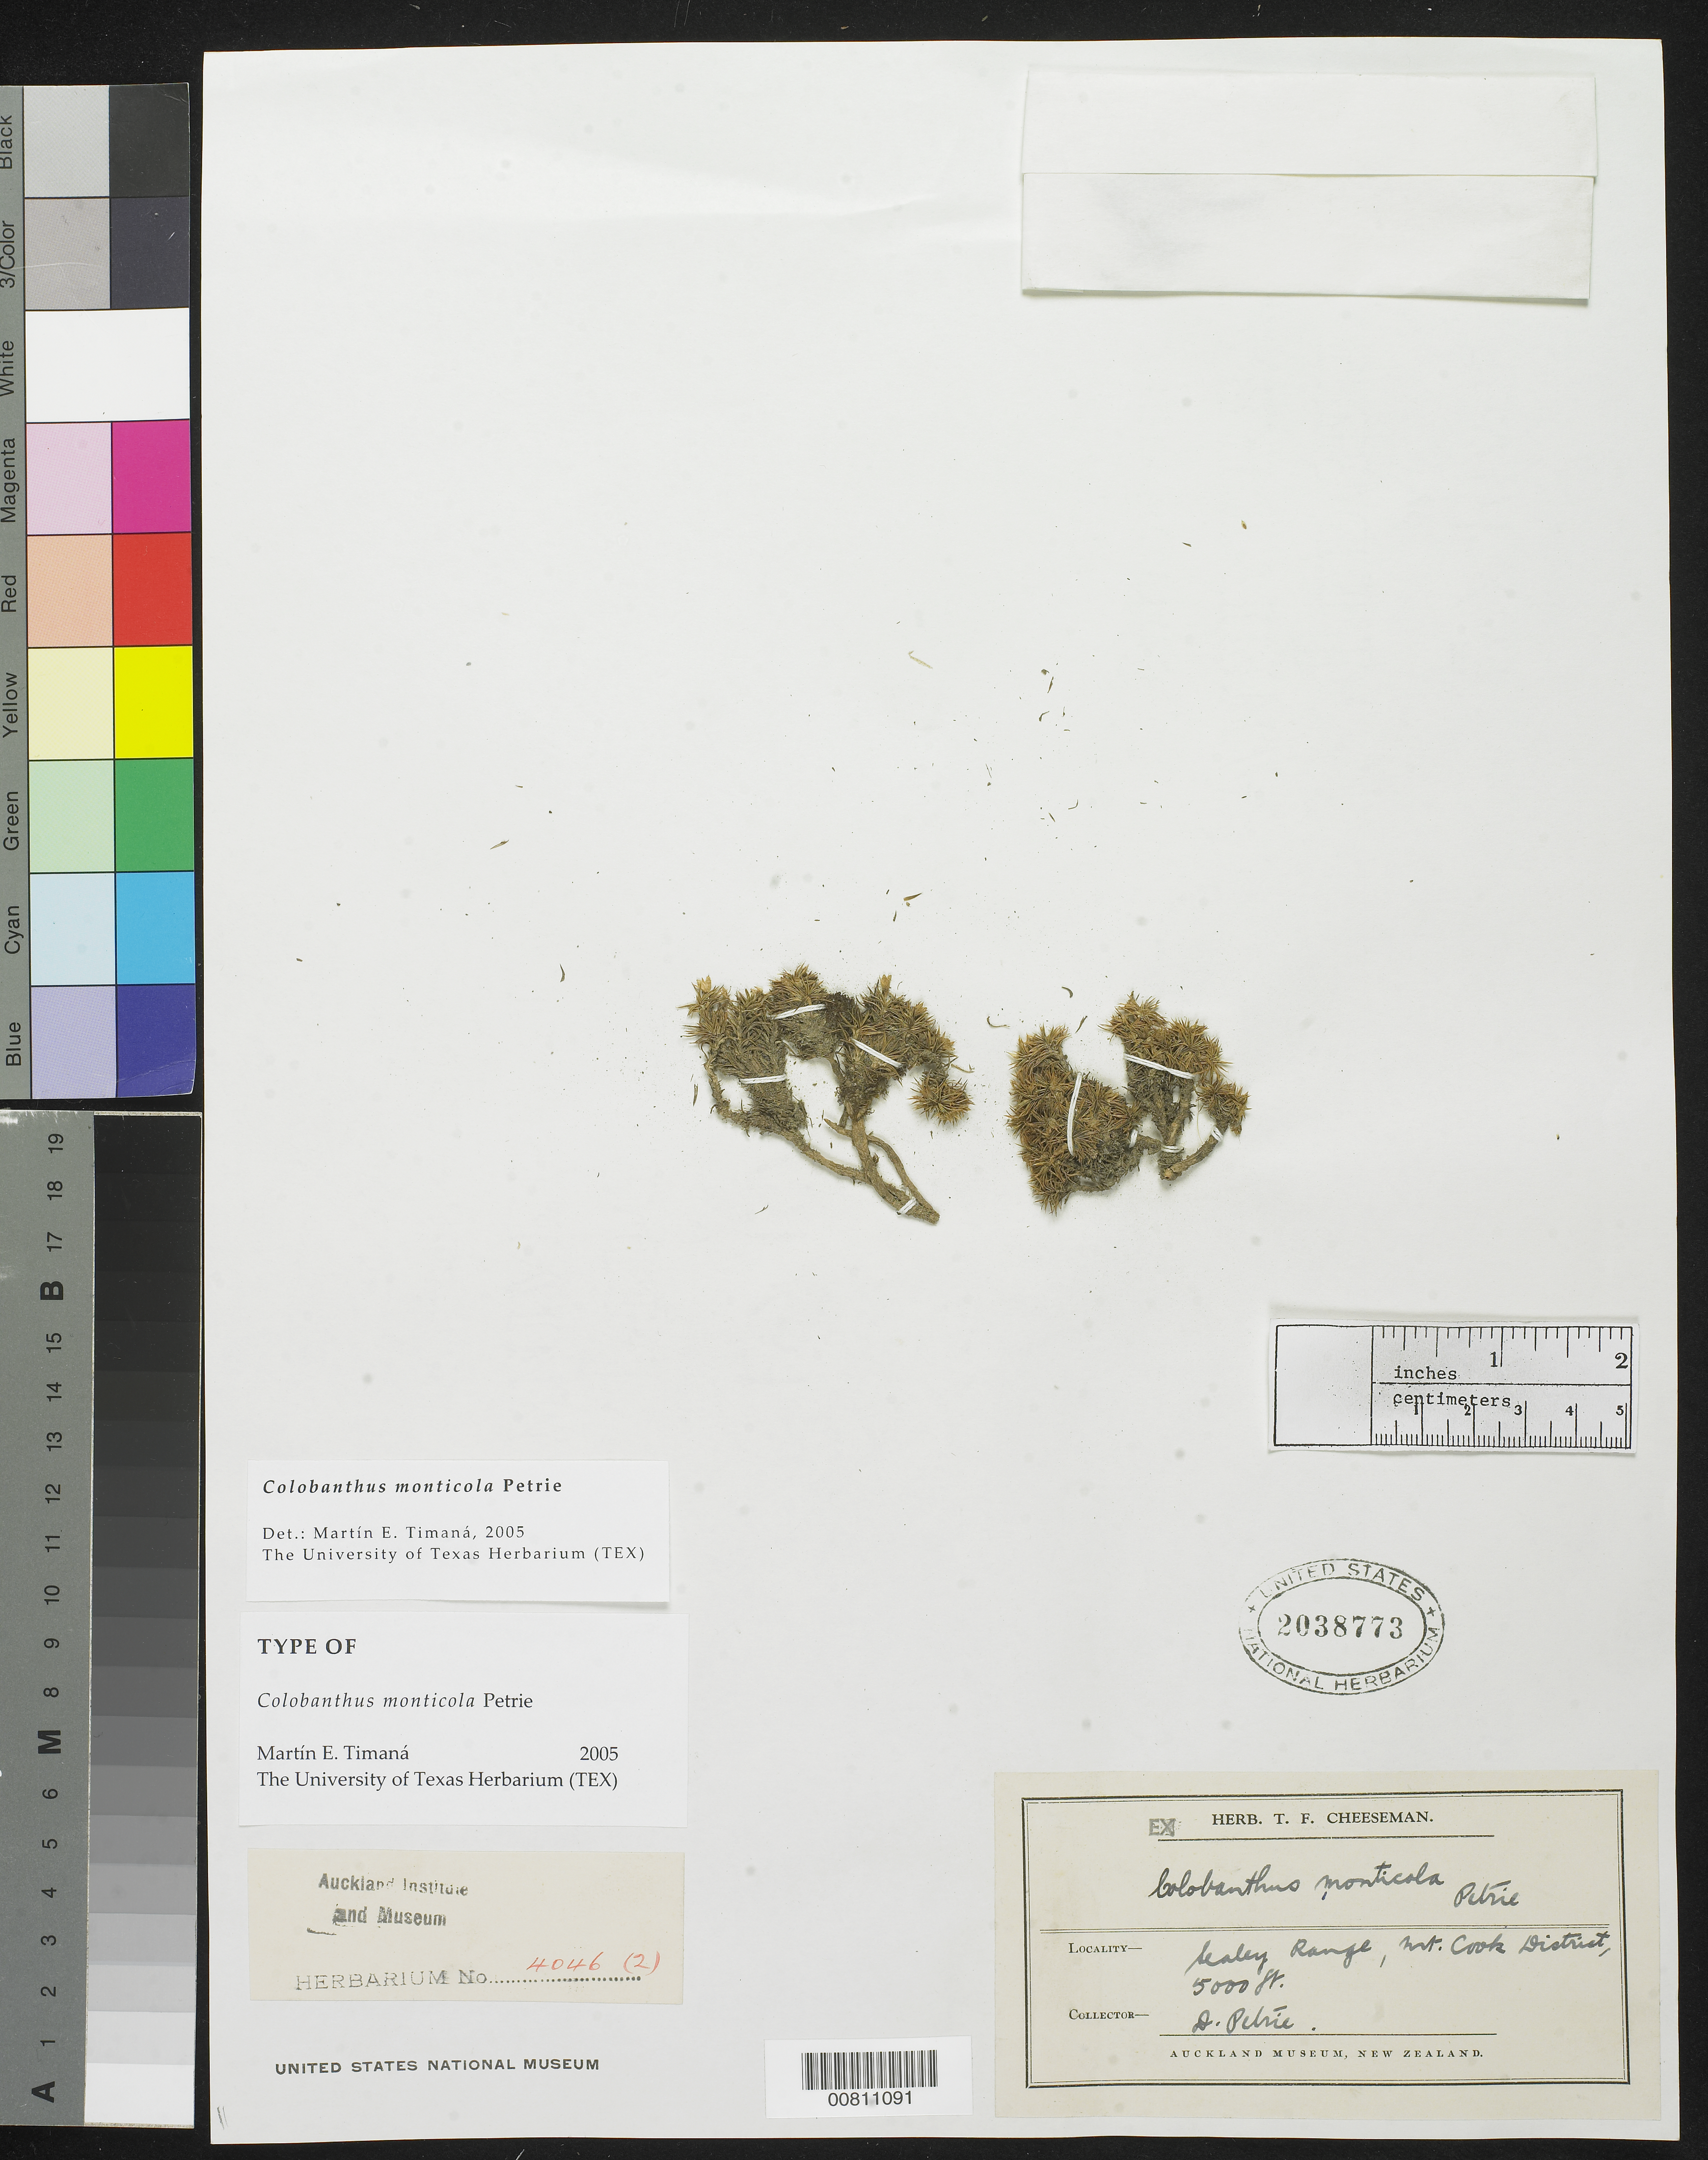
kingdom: Plantae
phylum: Tracheophyta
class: Magnoliopsida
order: Caryophyllales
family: Caryophyllaceae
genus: Colobanthus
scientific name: Colobanthus monticola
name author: Petrie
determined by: Timana, M. E.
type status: Type Collection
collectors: D. Petrie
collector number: Herb. 4046 (2)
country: New Zealand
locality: Sealey Range, Mt. Cook District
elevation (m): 1524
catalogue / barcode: US 2038773